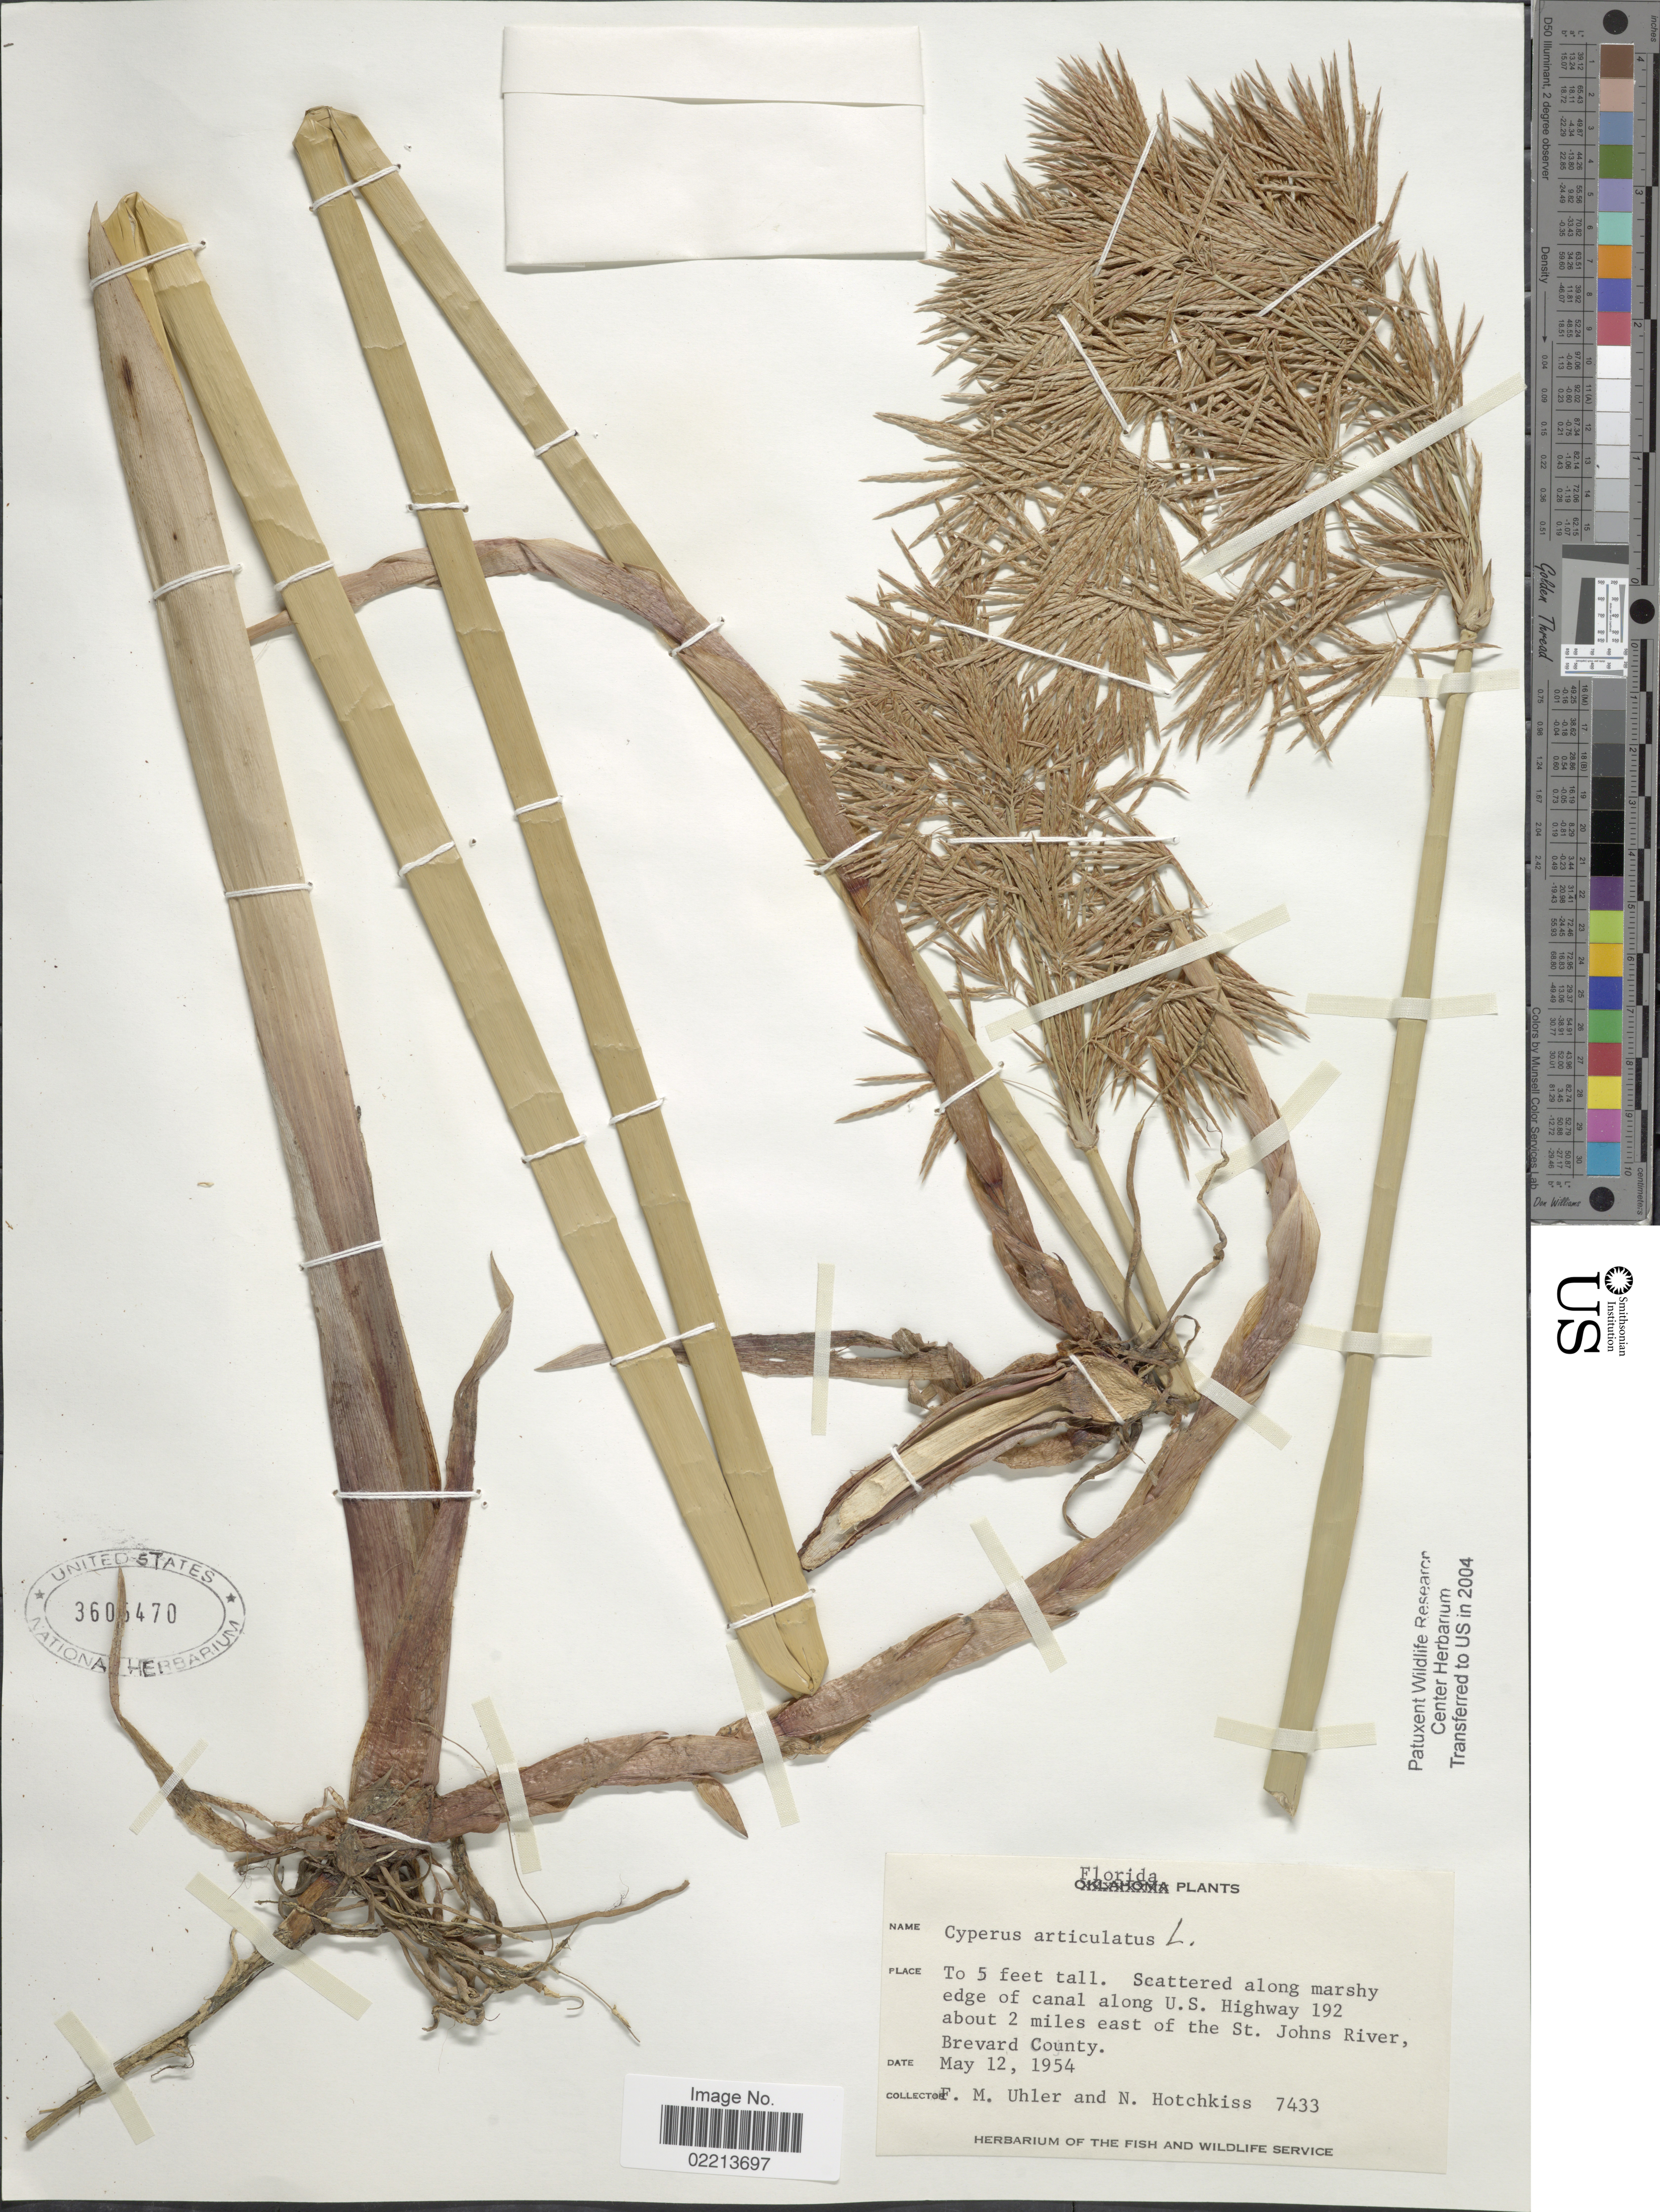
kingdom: Plantae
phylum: Tracheophyta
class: Liliopsida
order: Poales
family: Cyperaceae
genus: Cyperus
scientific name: Cyperus articulatus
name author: L.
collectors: F. M. Uhler & N. Hotchkiss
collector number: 7433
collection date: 1954-05-12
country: United States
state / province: Florida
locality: Scattered along marshy edge of canal along U.S. Highway 192 about 2 miles east of St. Johns River, Brevard County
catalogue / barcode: US 3606470